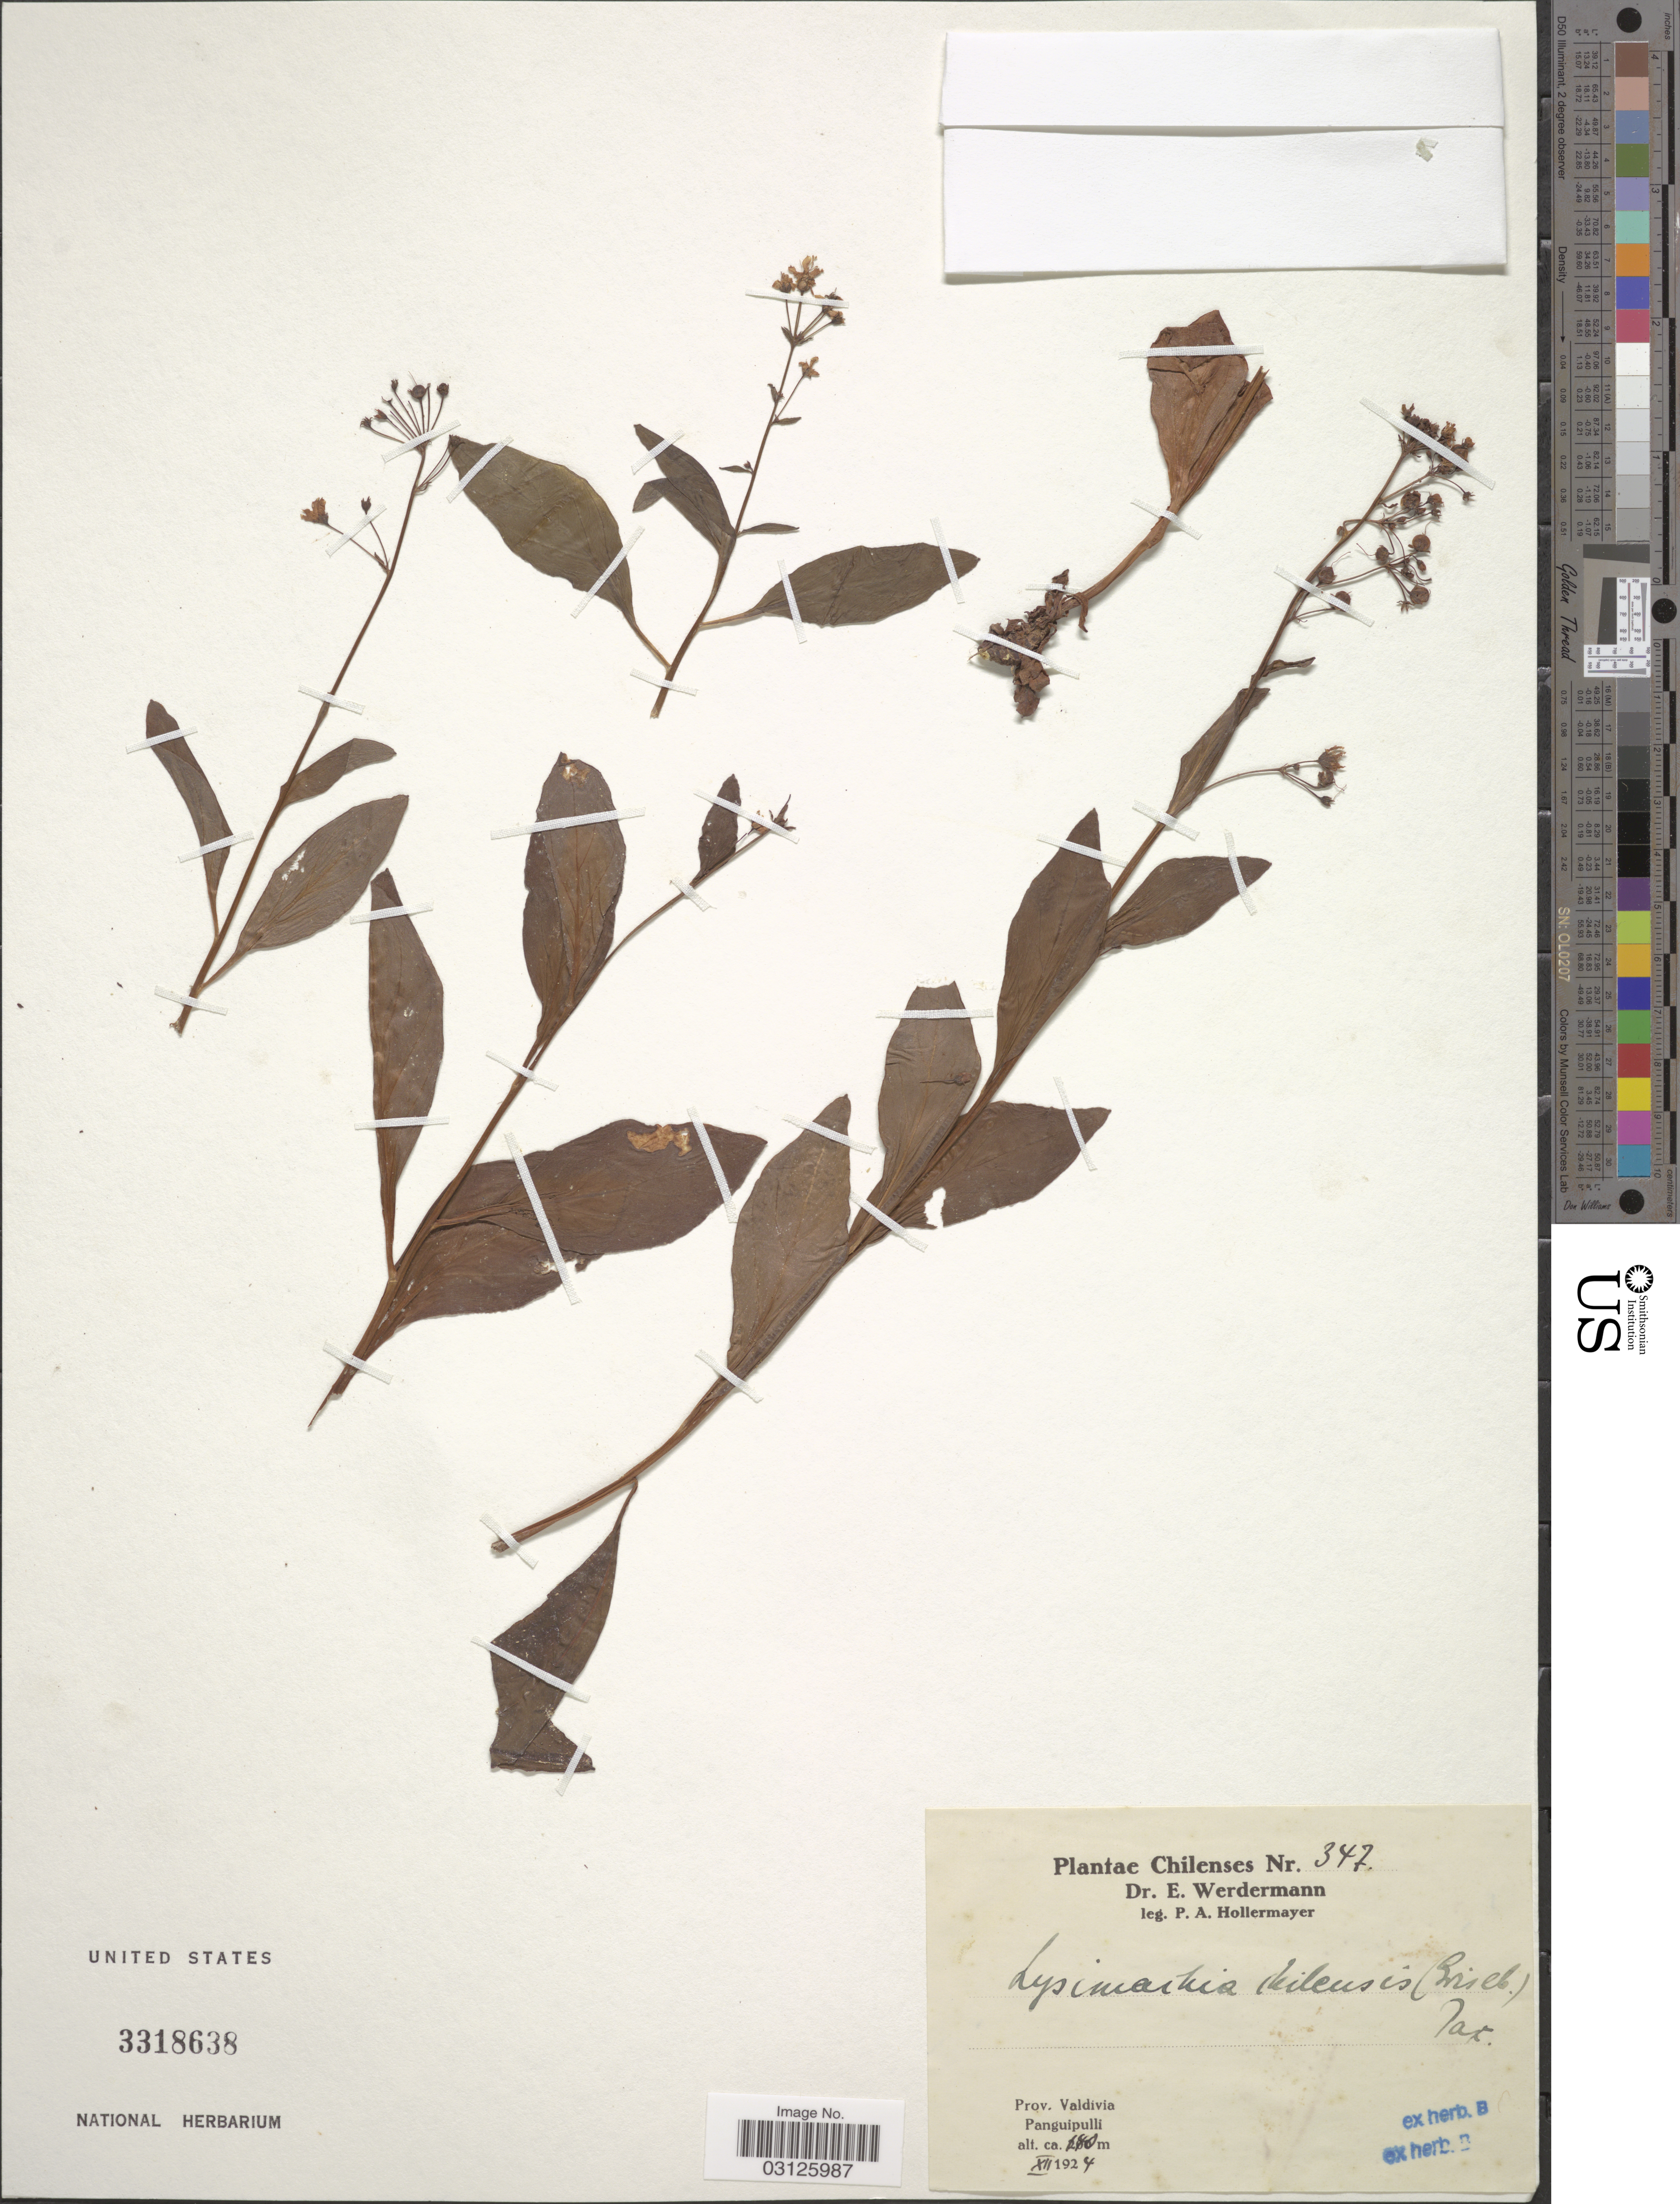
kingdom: Plantae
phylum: Tracheophyta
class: Magnoliopsida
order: Ericales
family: Primulaceae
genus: Lysimachia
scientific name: Lysimachia sertulata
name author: Baudo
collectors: P. Hollermayer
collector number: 347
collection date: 1924-12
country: Chile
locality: Prov. Valdivia. Panguipulli.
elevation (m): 140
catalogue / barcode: US 3318638